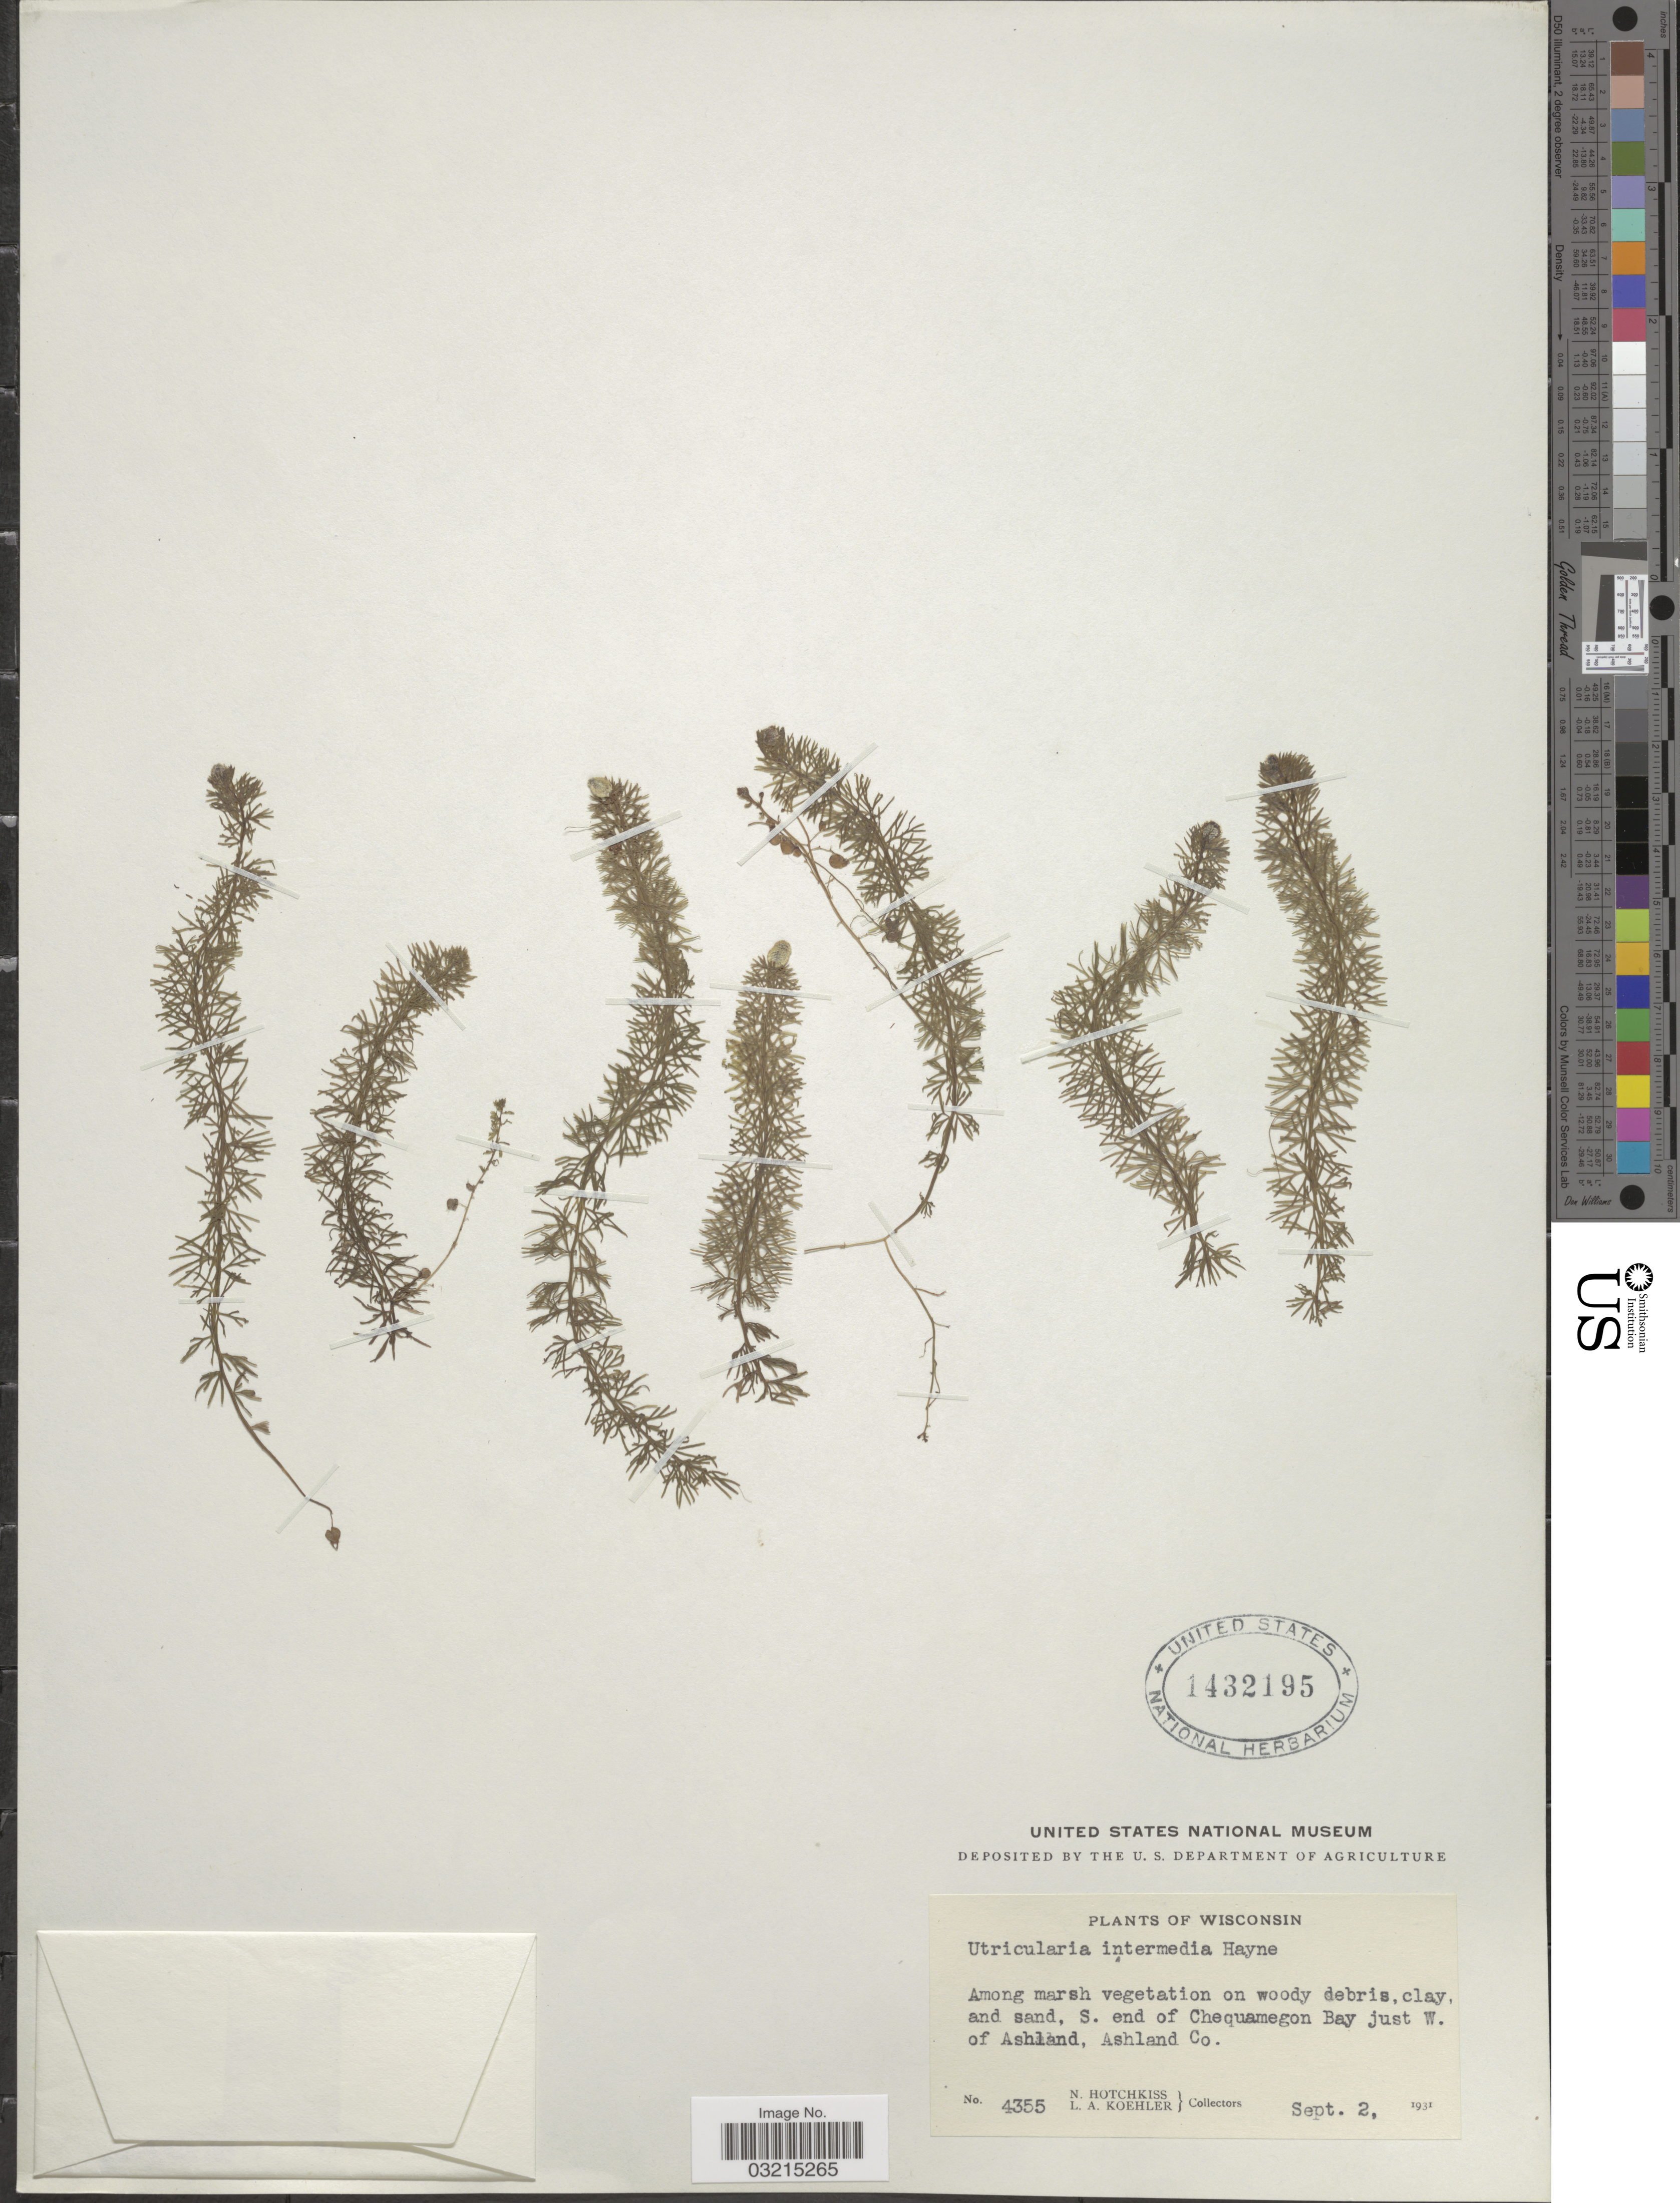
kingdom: Plantae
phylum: Tracheophyta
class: Magnoliopsida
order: Lamiales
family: Lentibulariaceae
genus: Utricularia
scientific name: Utricularia intermedia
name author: Hayne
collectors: N. Hotchkiss & L. Koehler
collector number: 4355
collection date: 1931-09-02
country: United States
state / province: Wisconsin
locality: S. end of Chequamegon Bay just W. of Ashland, Ashland Co.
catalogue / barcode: US 1432195